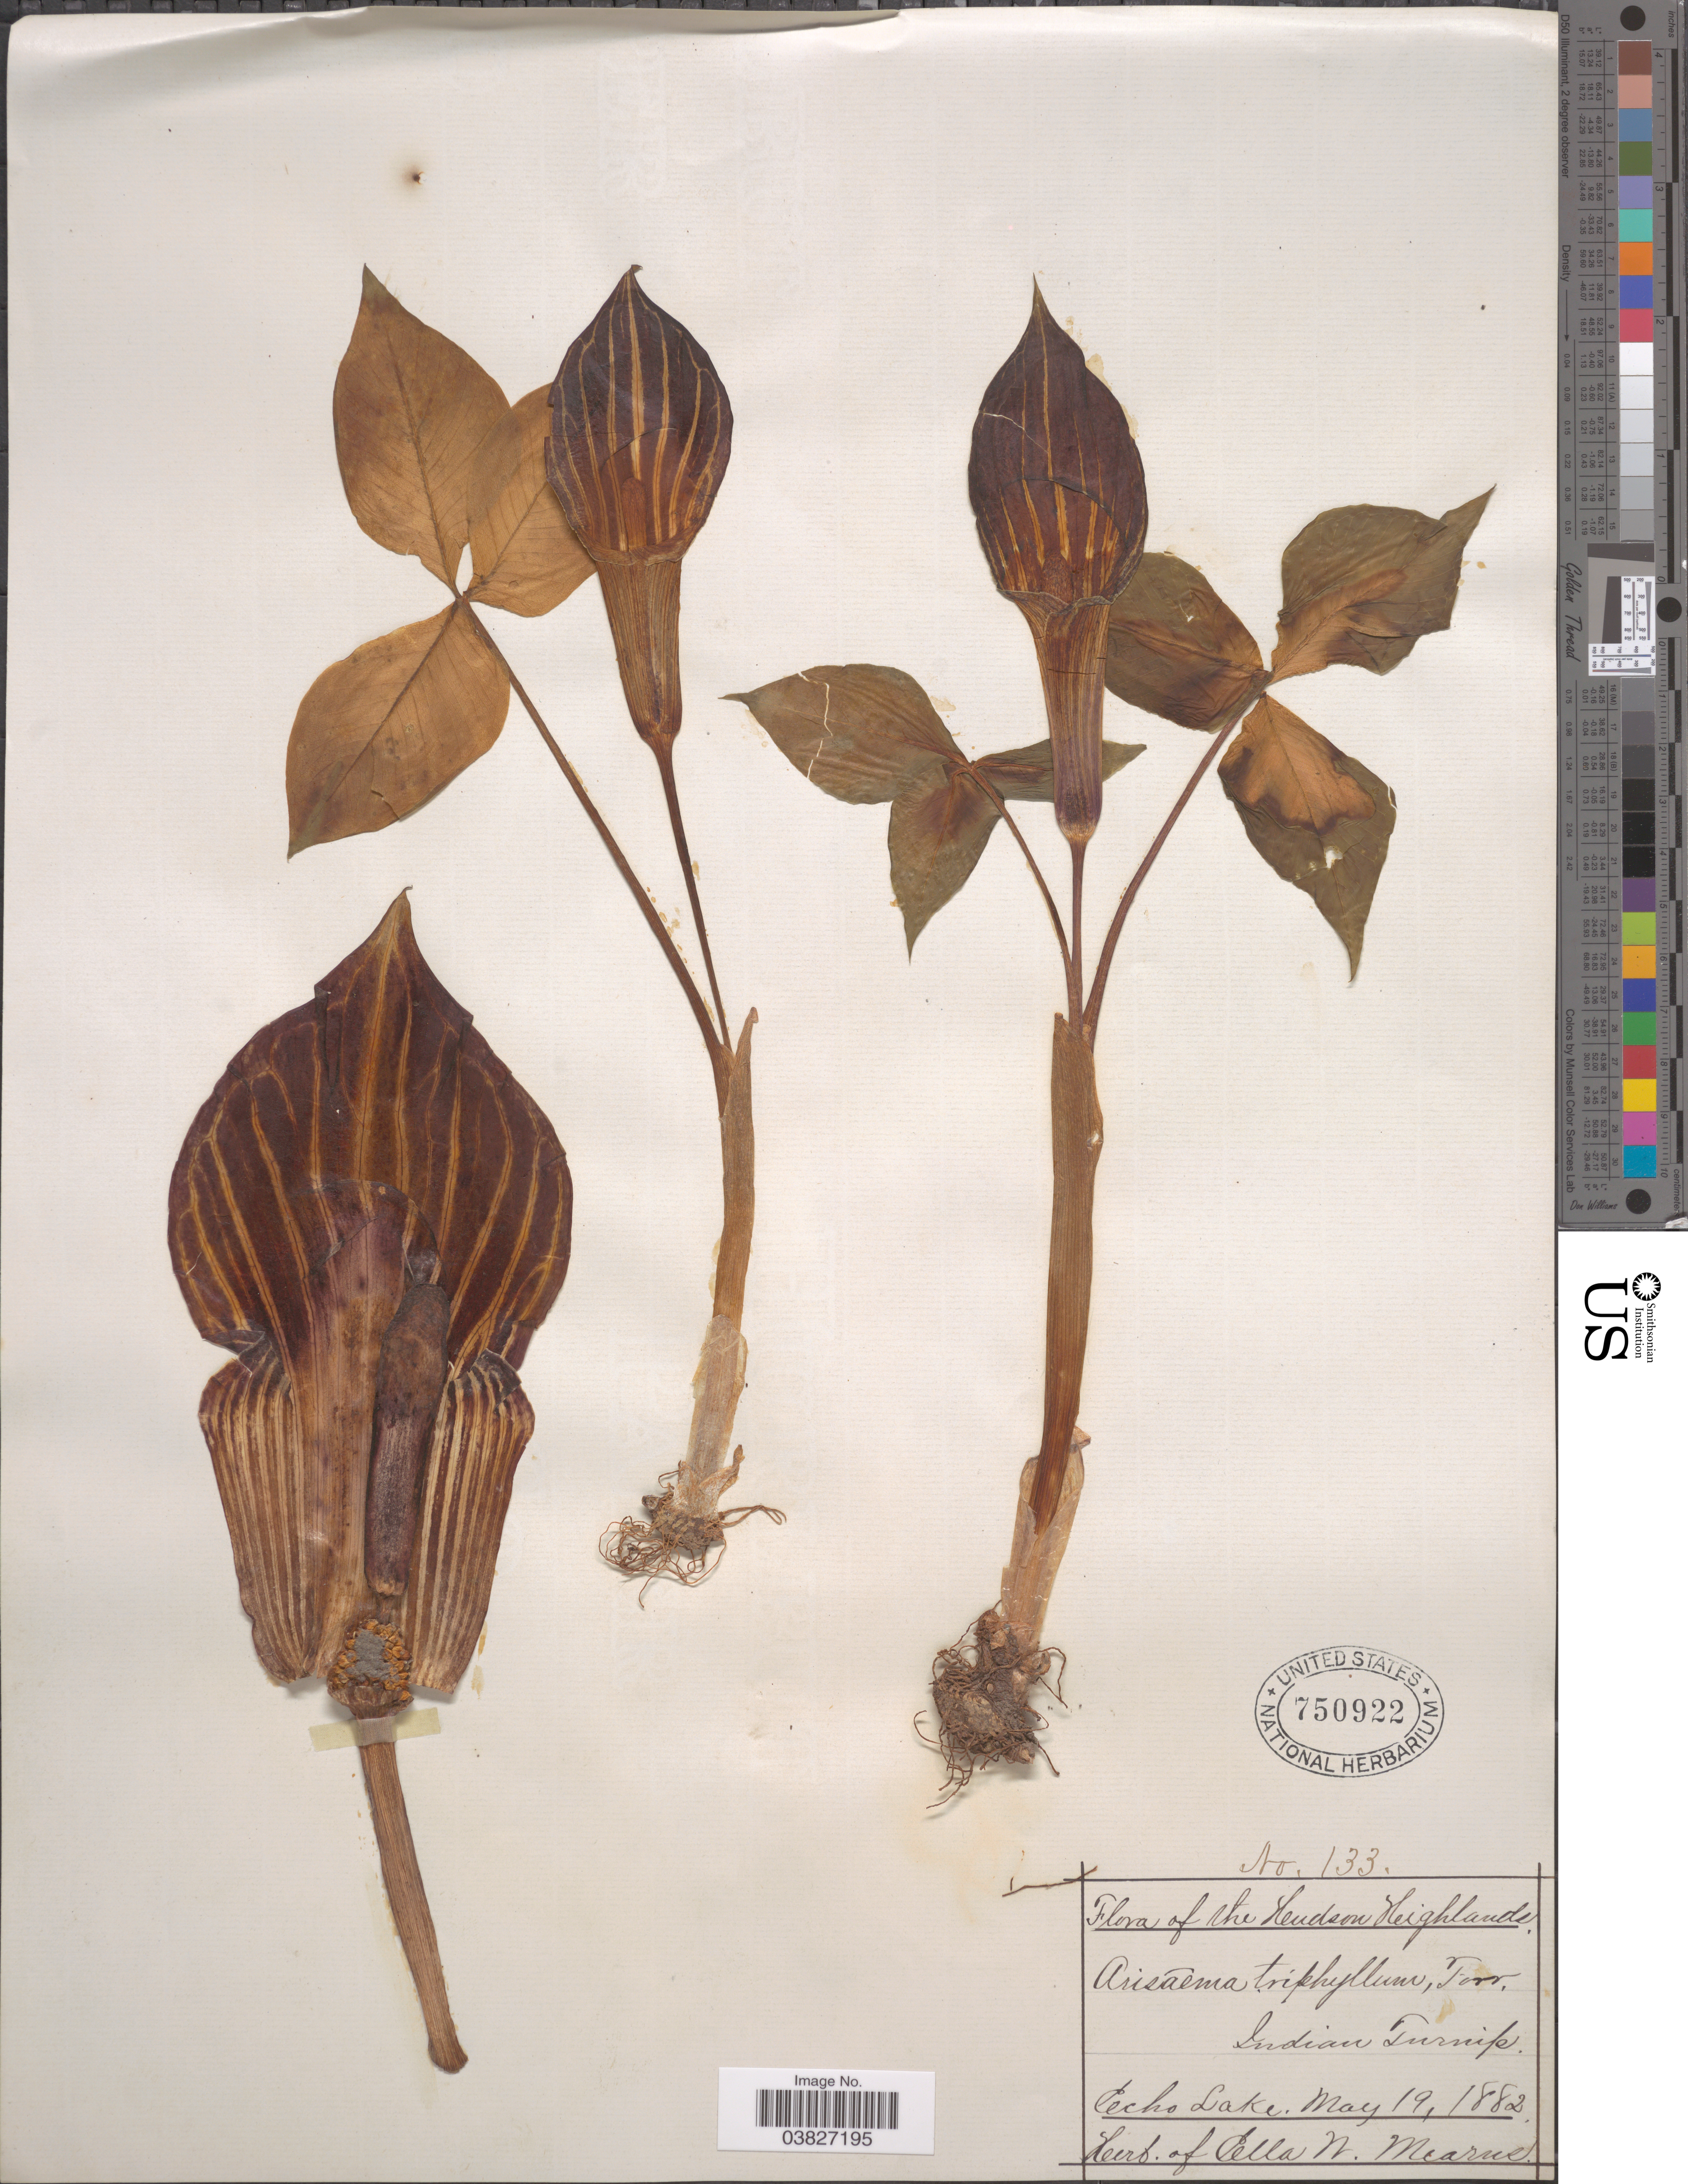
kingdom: Plantae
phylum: Tracheophyta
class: Liliopsida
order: Alismatales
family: Araceae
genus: Arisaema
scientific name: Arisaema triphyllum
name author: (L.) Schott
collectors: ex herb. Ella W. Mearns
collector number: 133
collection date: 1882-05-19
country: United States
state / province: New York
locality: The Hudson Highlands. Echo Lake.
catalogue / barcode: US 750922